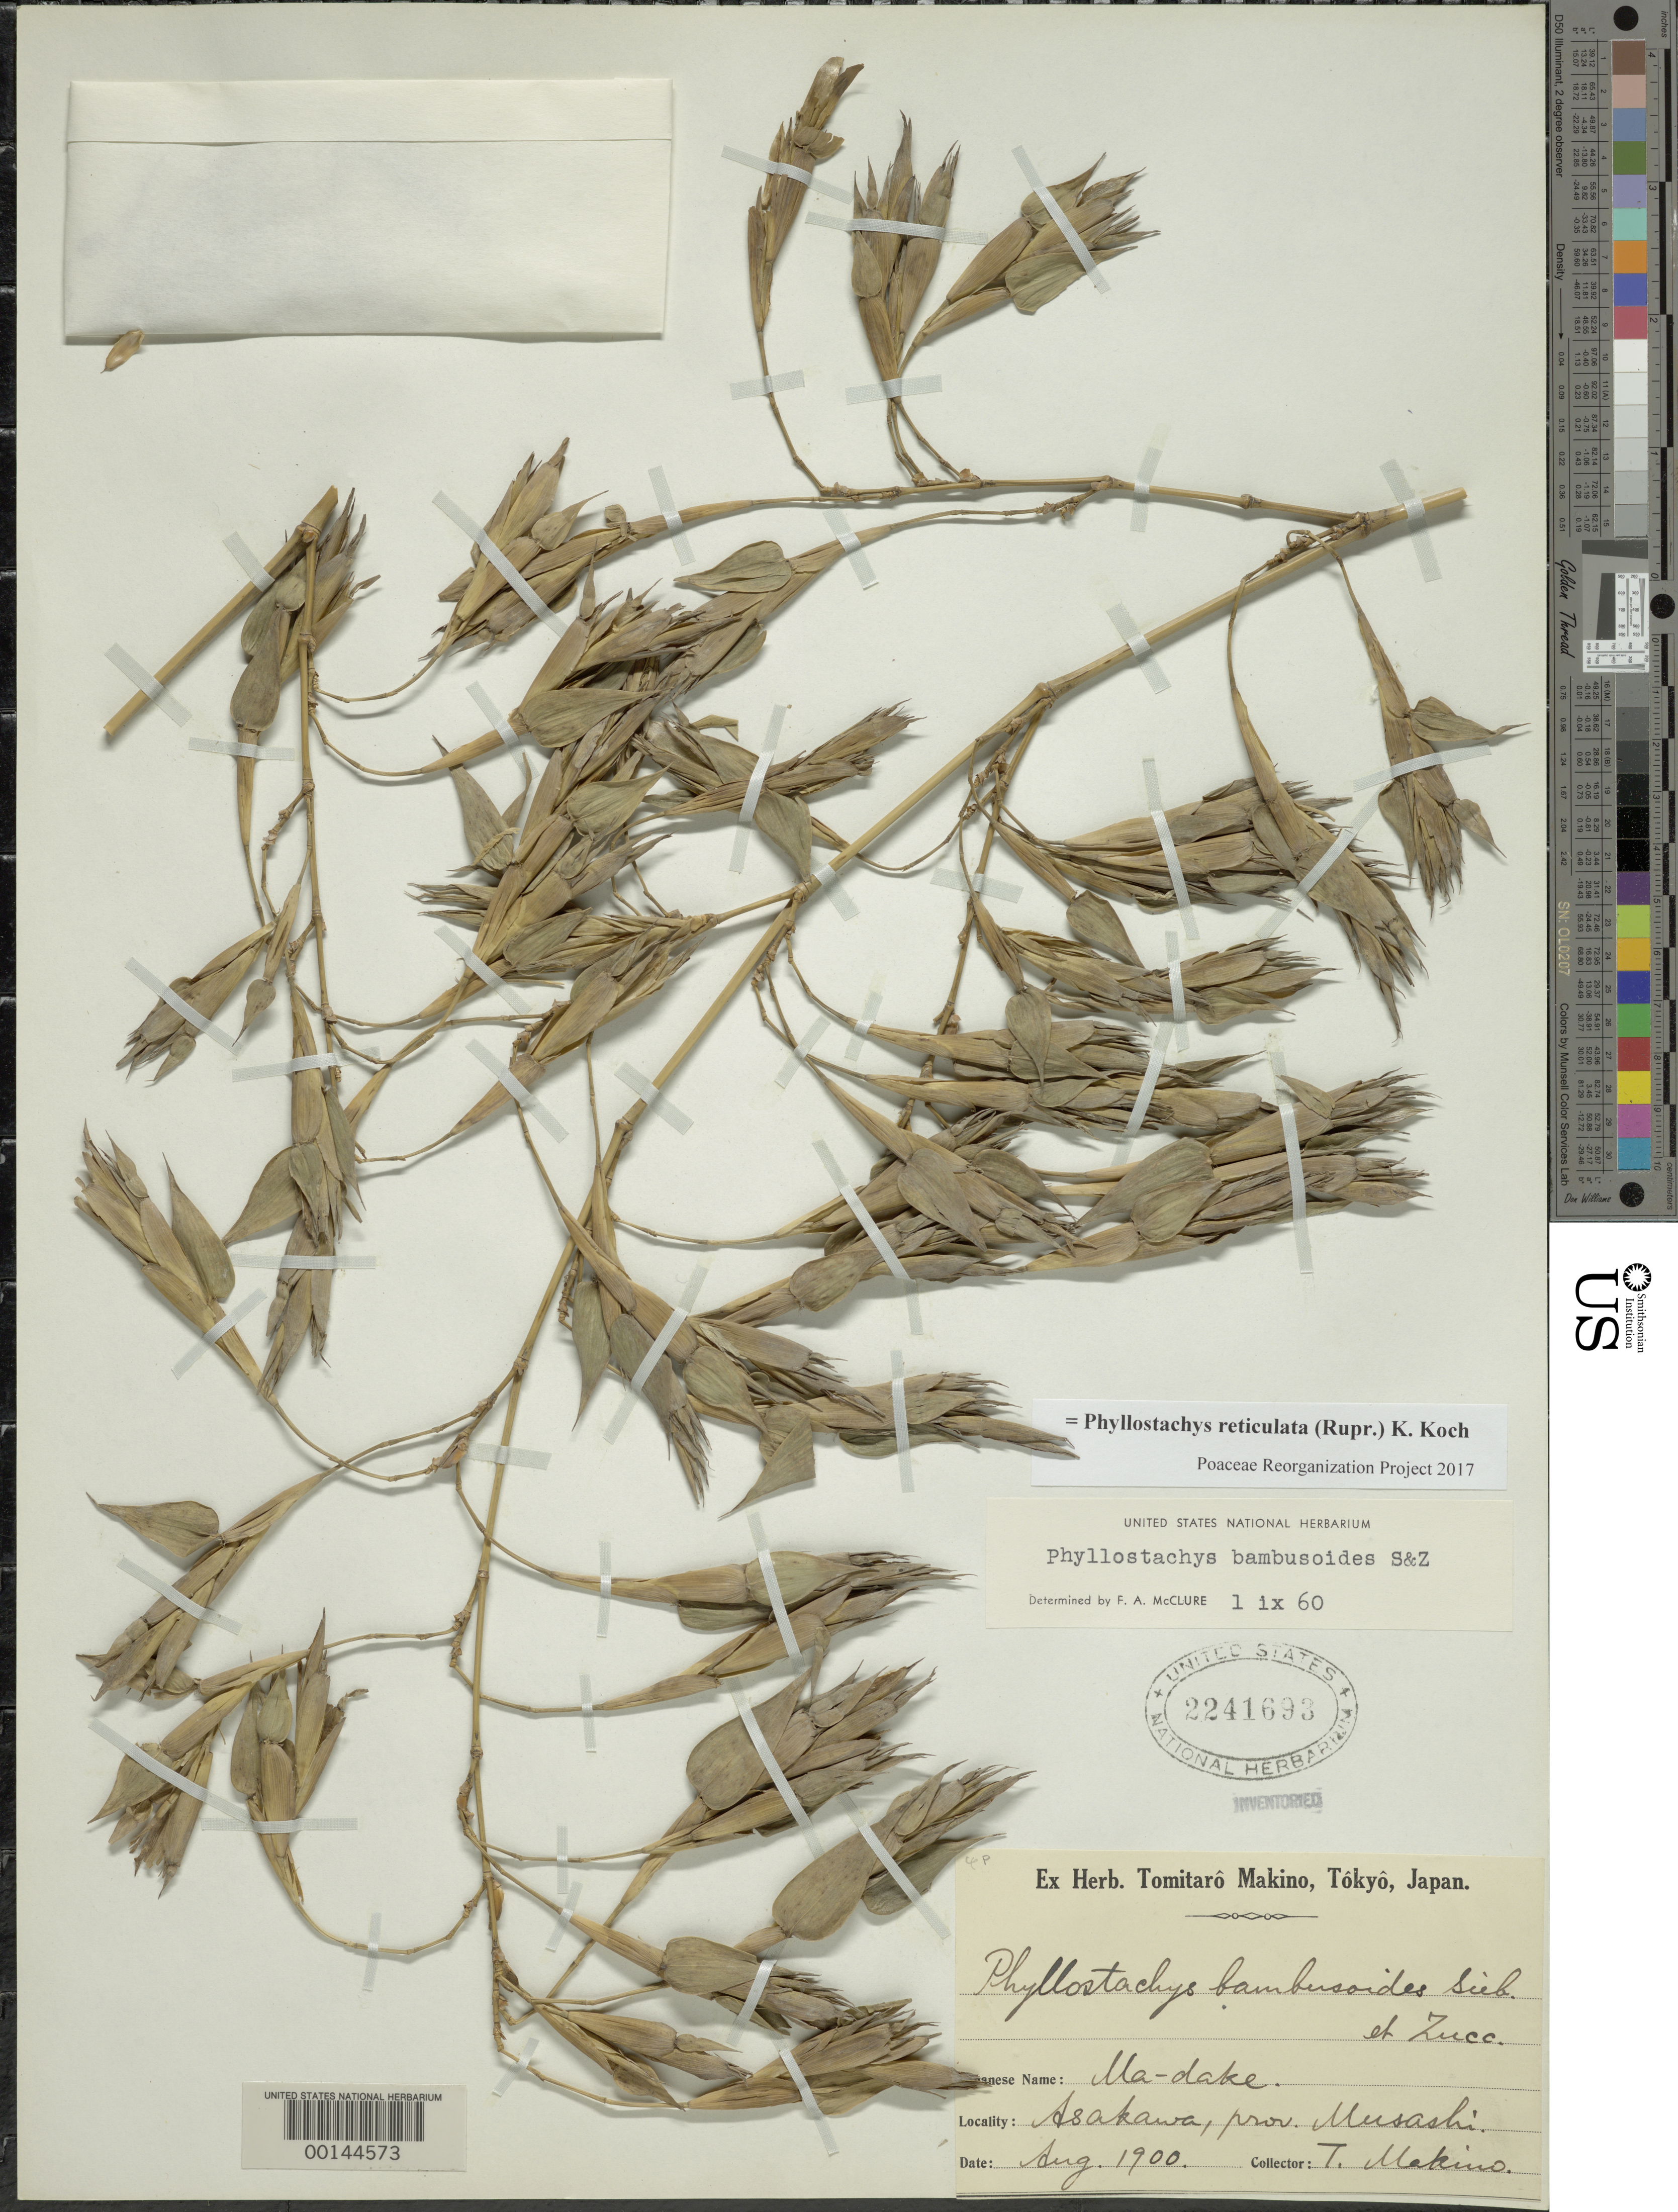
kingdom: Plantae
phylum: Tracheophyta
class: Liliopsida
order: Poales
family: Poaceae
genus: Phyllostachys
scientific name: Phyllostachys reticulata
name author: (Rupr.) K. Koch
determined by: Poaceae Reorganization Project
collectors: T. Makino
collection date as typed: Aug 1900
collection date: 1900-08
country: Japan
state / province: Tokyo, Federal City of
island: Honshu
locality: Asakawa, musashi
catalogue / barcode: US 2241693